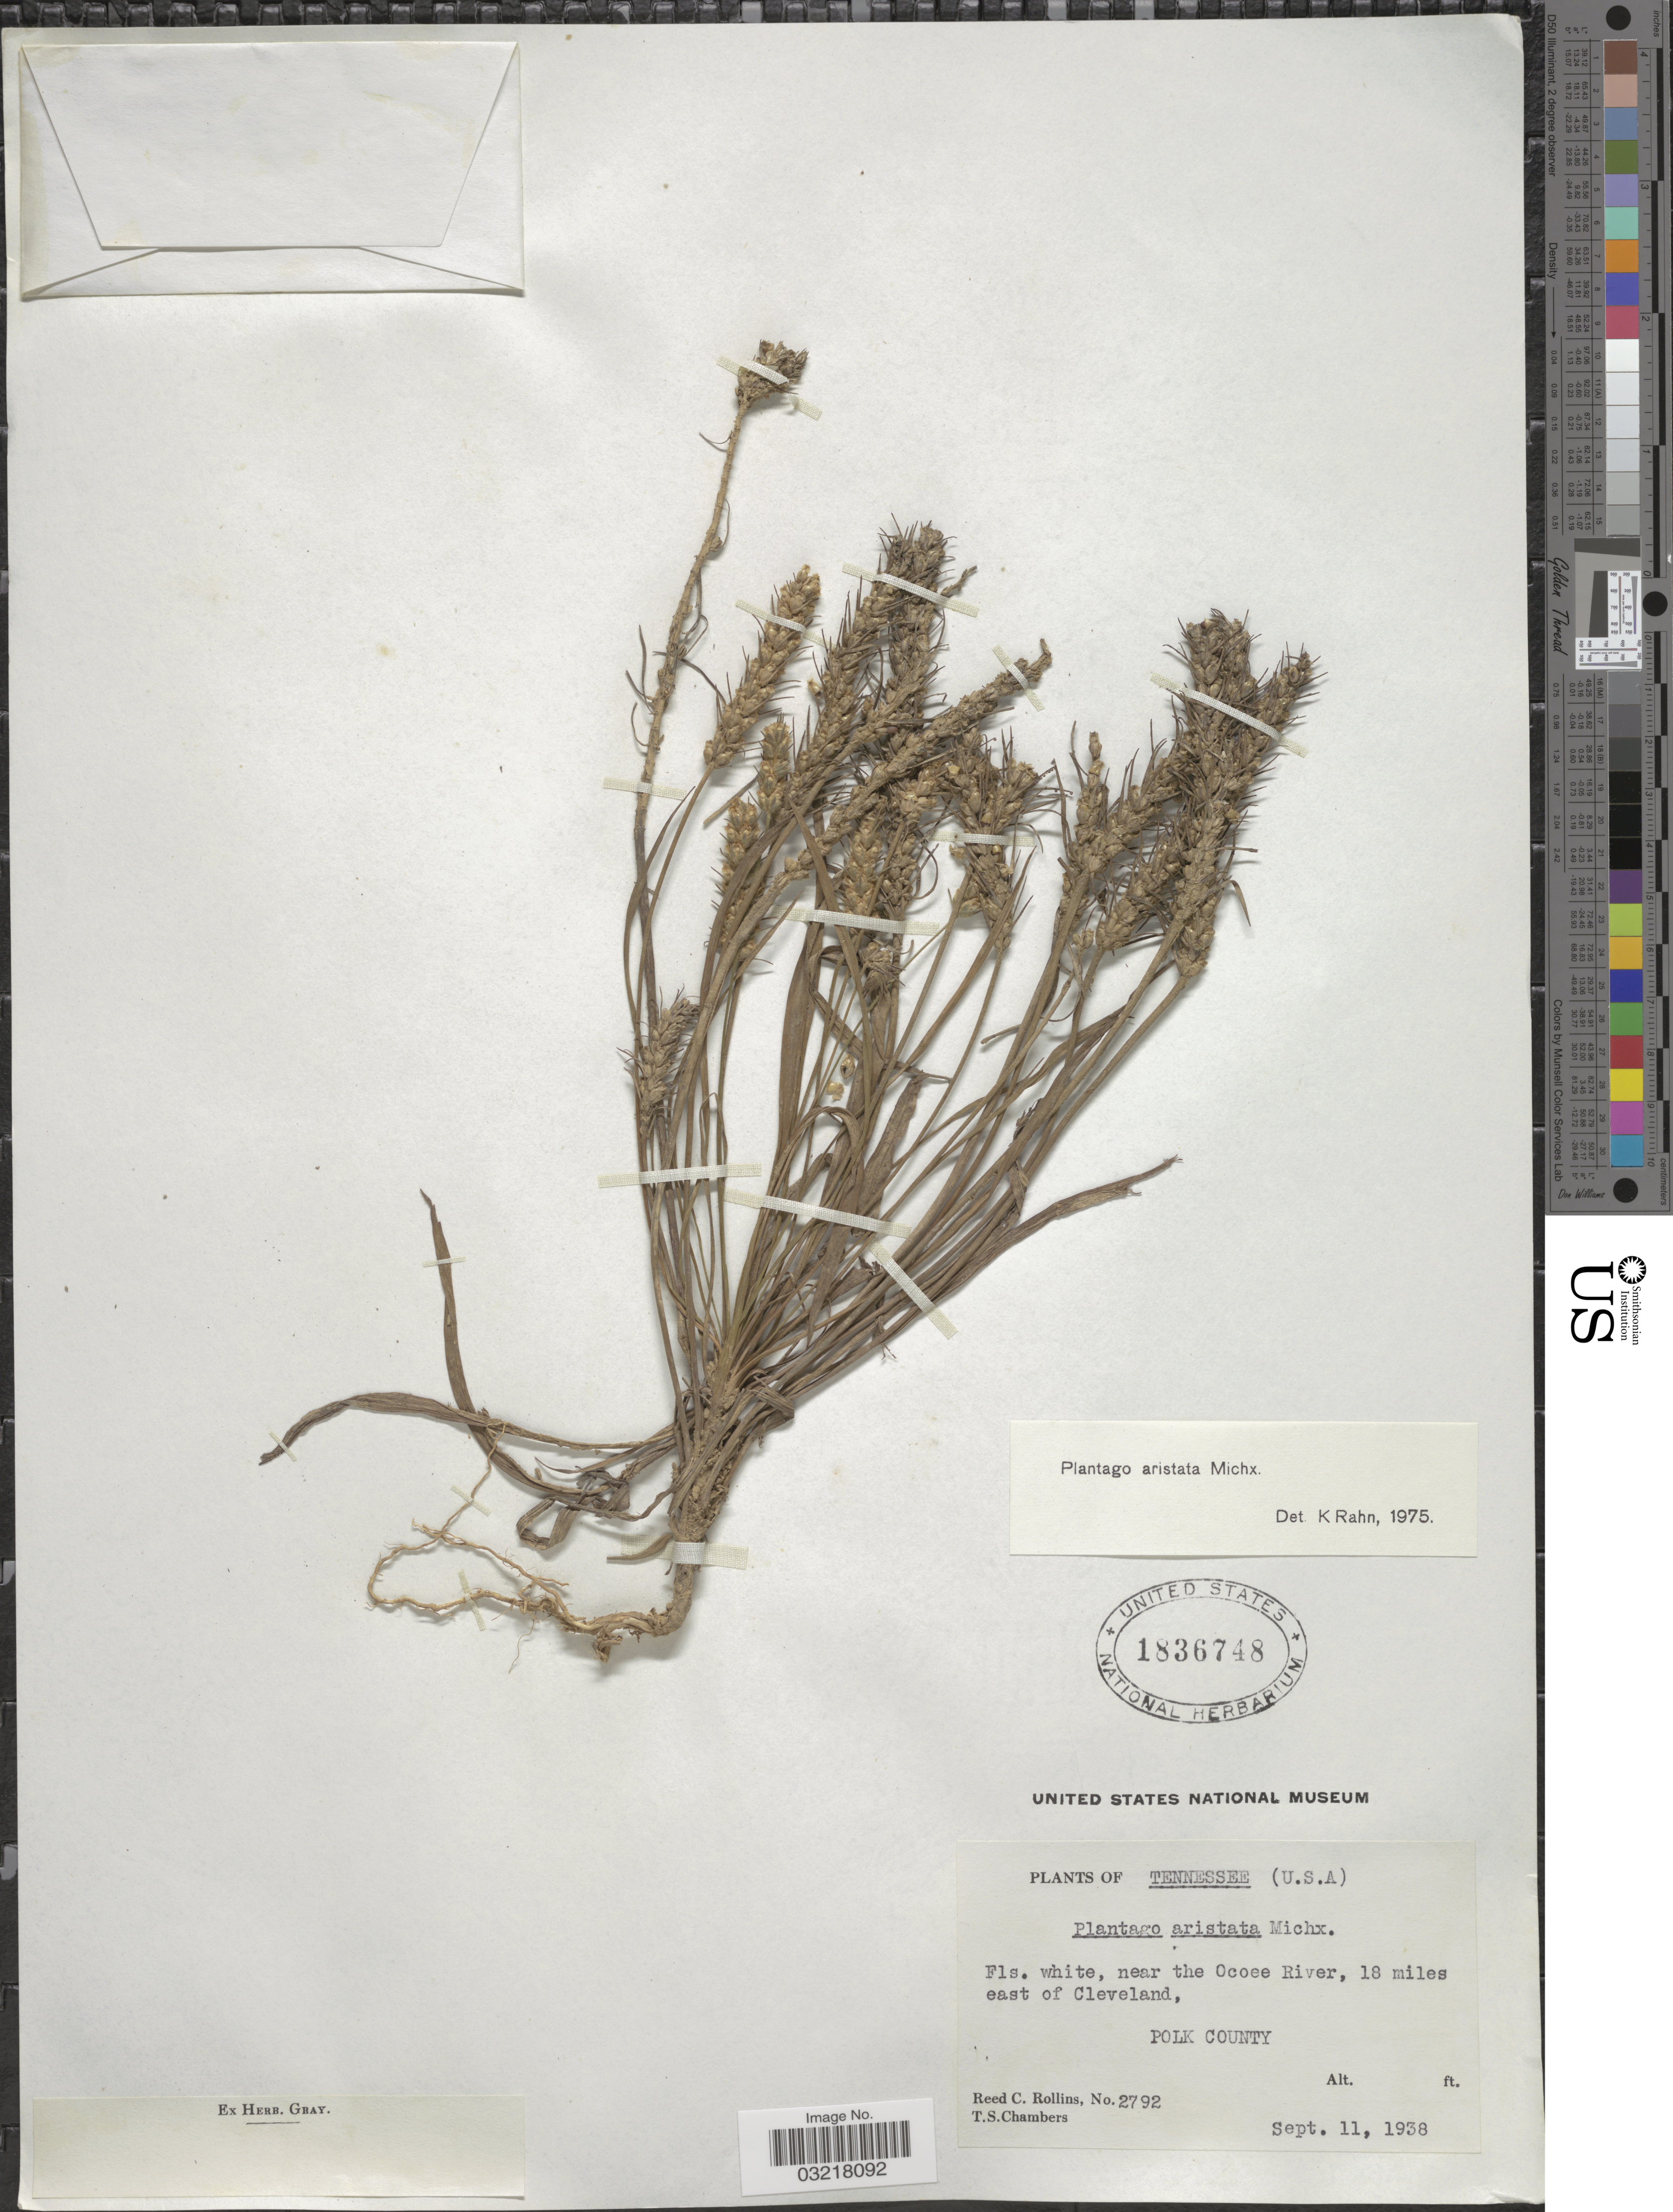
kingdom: Plantae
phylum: Tracheophyta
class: Magnoliopsida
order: Lamiales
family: Plantaginaceae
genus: Plantago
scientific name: Plantago aristata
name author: Michx.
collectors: R. C. Rollins & T. Chambers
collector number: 2792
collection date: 1938-09-11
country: United States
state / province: Tennessee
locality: Near the Ocoee River, 18 miles east of Cleveland, Polk County.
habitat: near the Ocoee River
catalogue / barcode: US 1836748